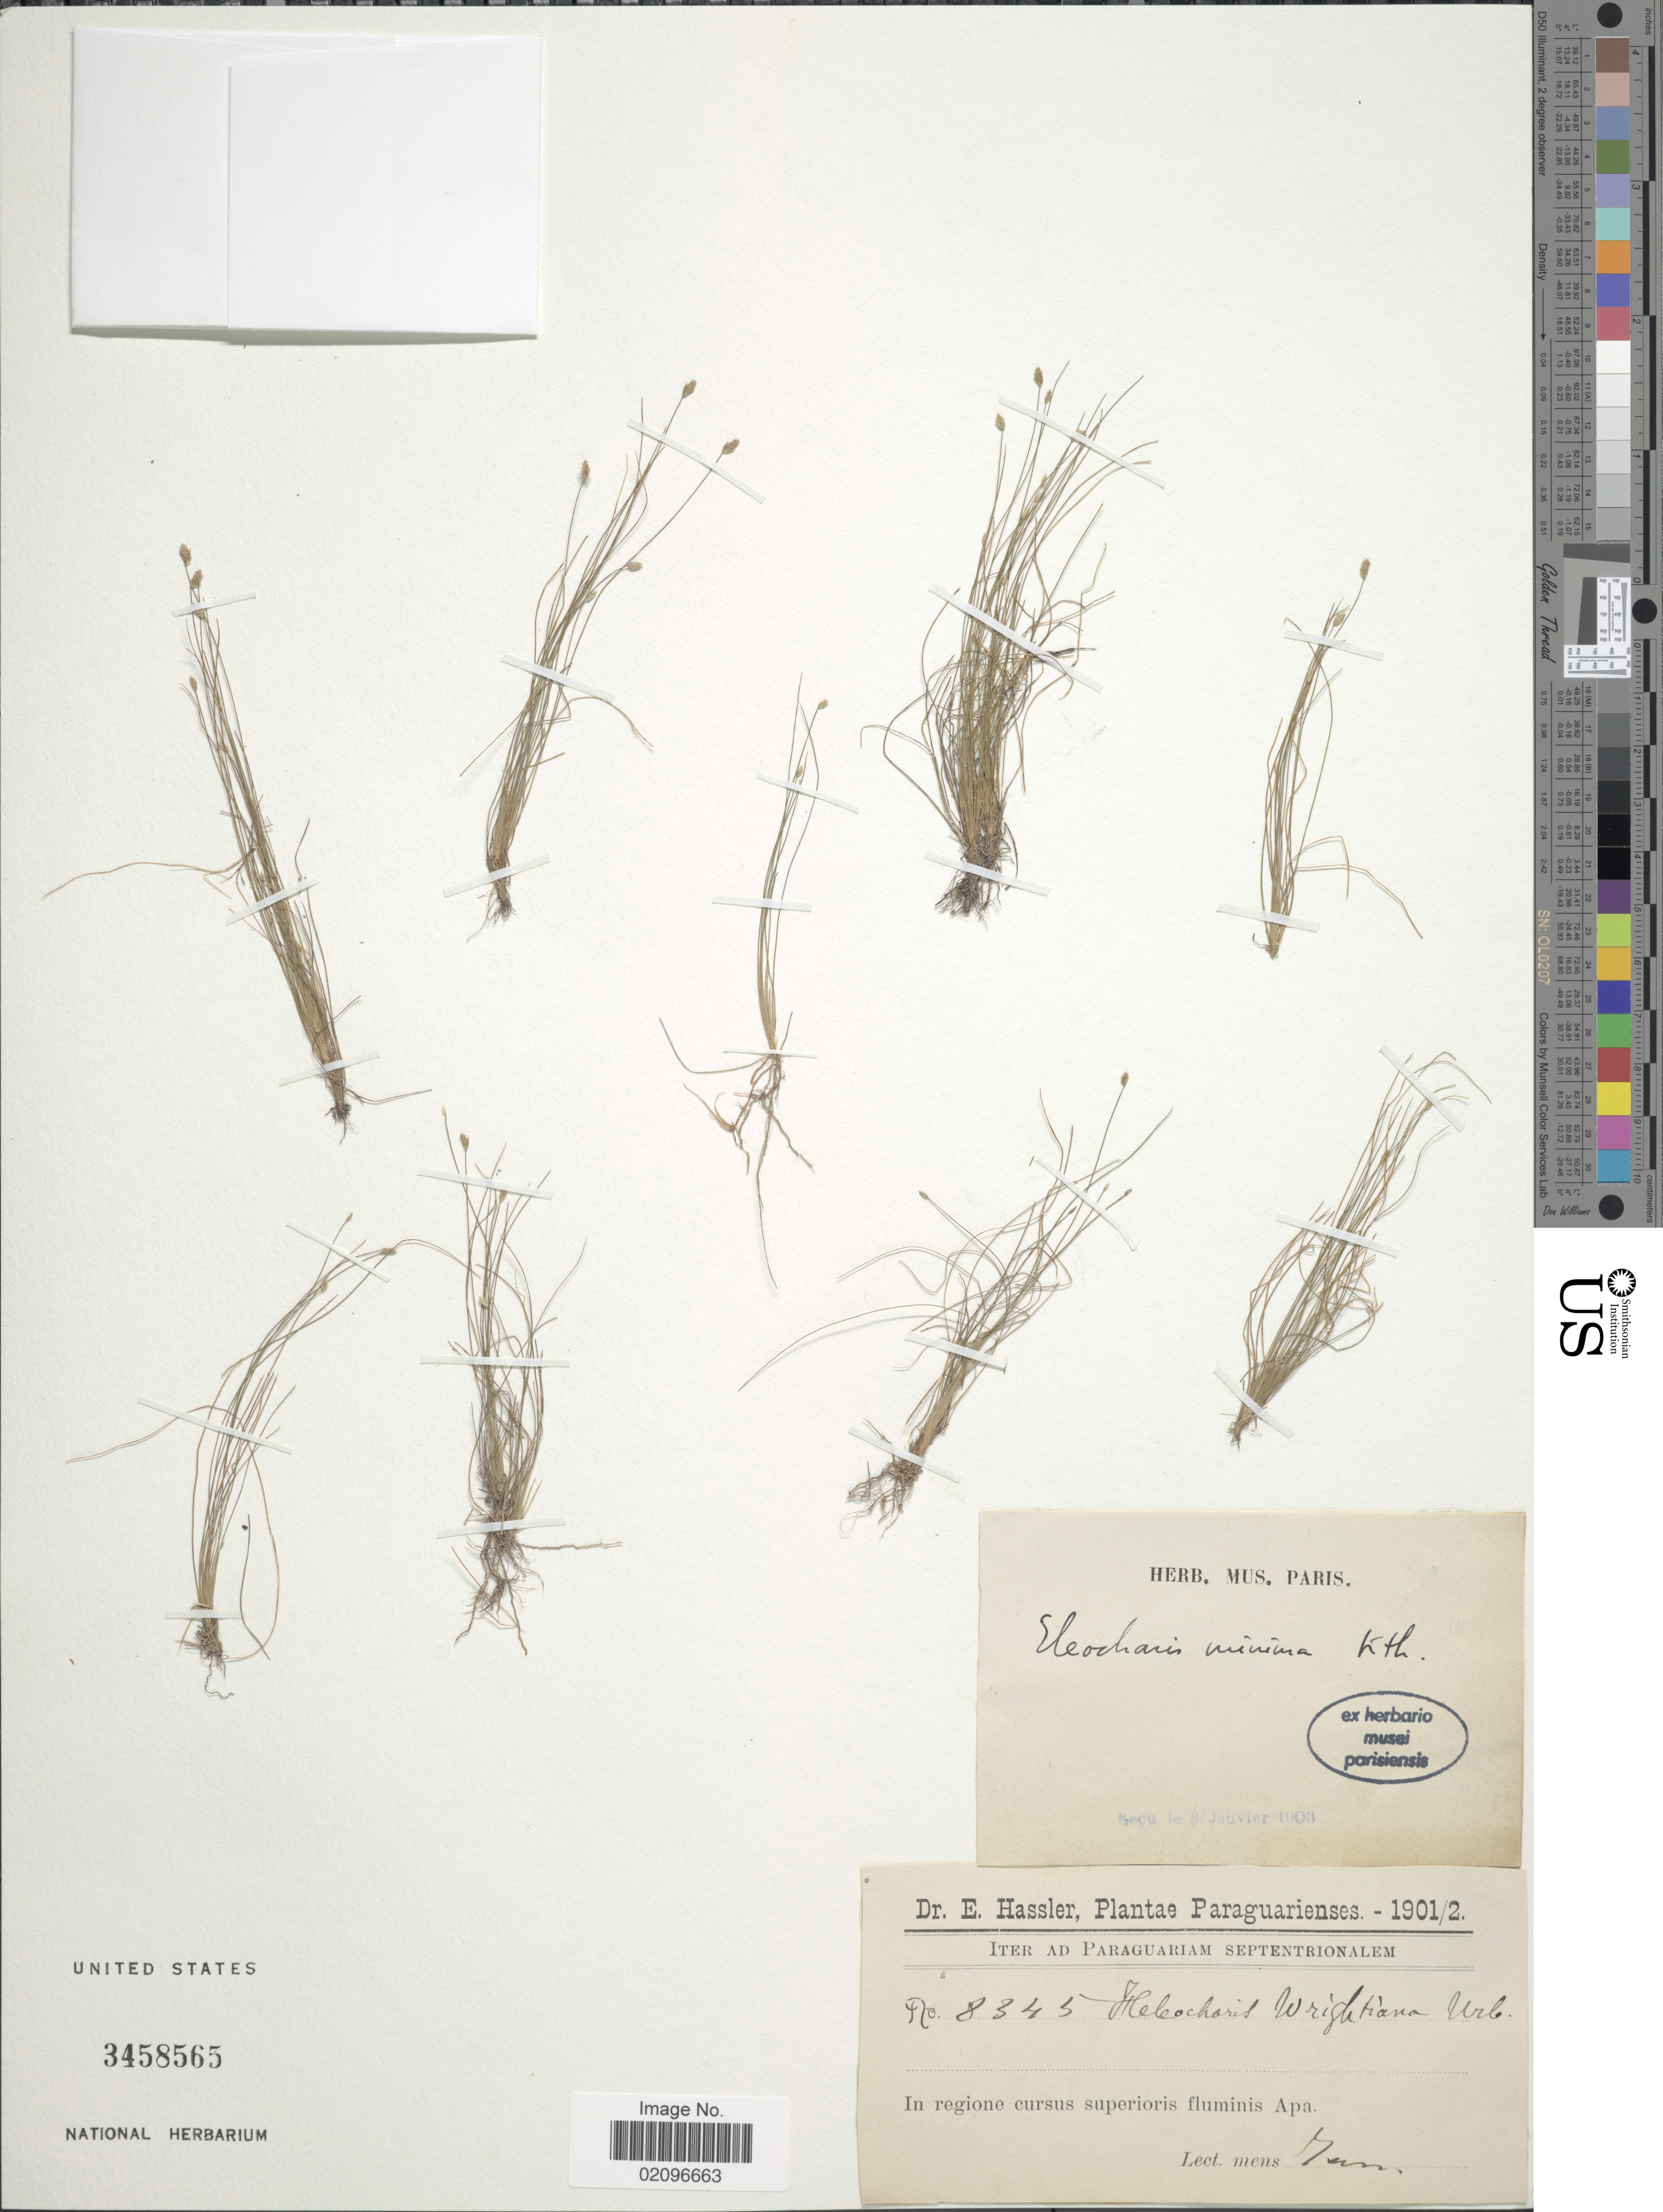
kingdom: Plantae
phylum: Tracheophyta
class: Liliopsida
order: Poales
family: Cyperaceae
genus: Eleocharis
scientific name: Eleocharis minima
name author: Kunth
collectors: E. Hassler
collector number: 8345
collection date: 1901-06/1902-06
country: Paraguay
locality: Iter ad Paraguariam septentrionalem. In regione cursus superioris fluminis Apa.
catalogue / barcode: US 3458565